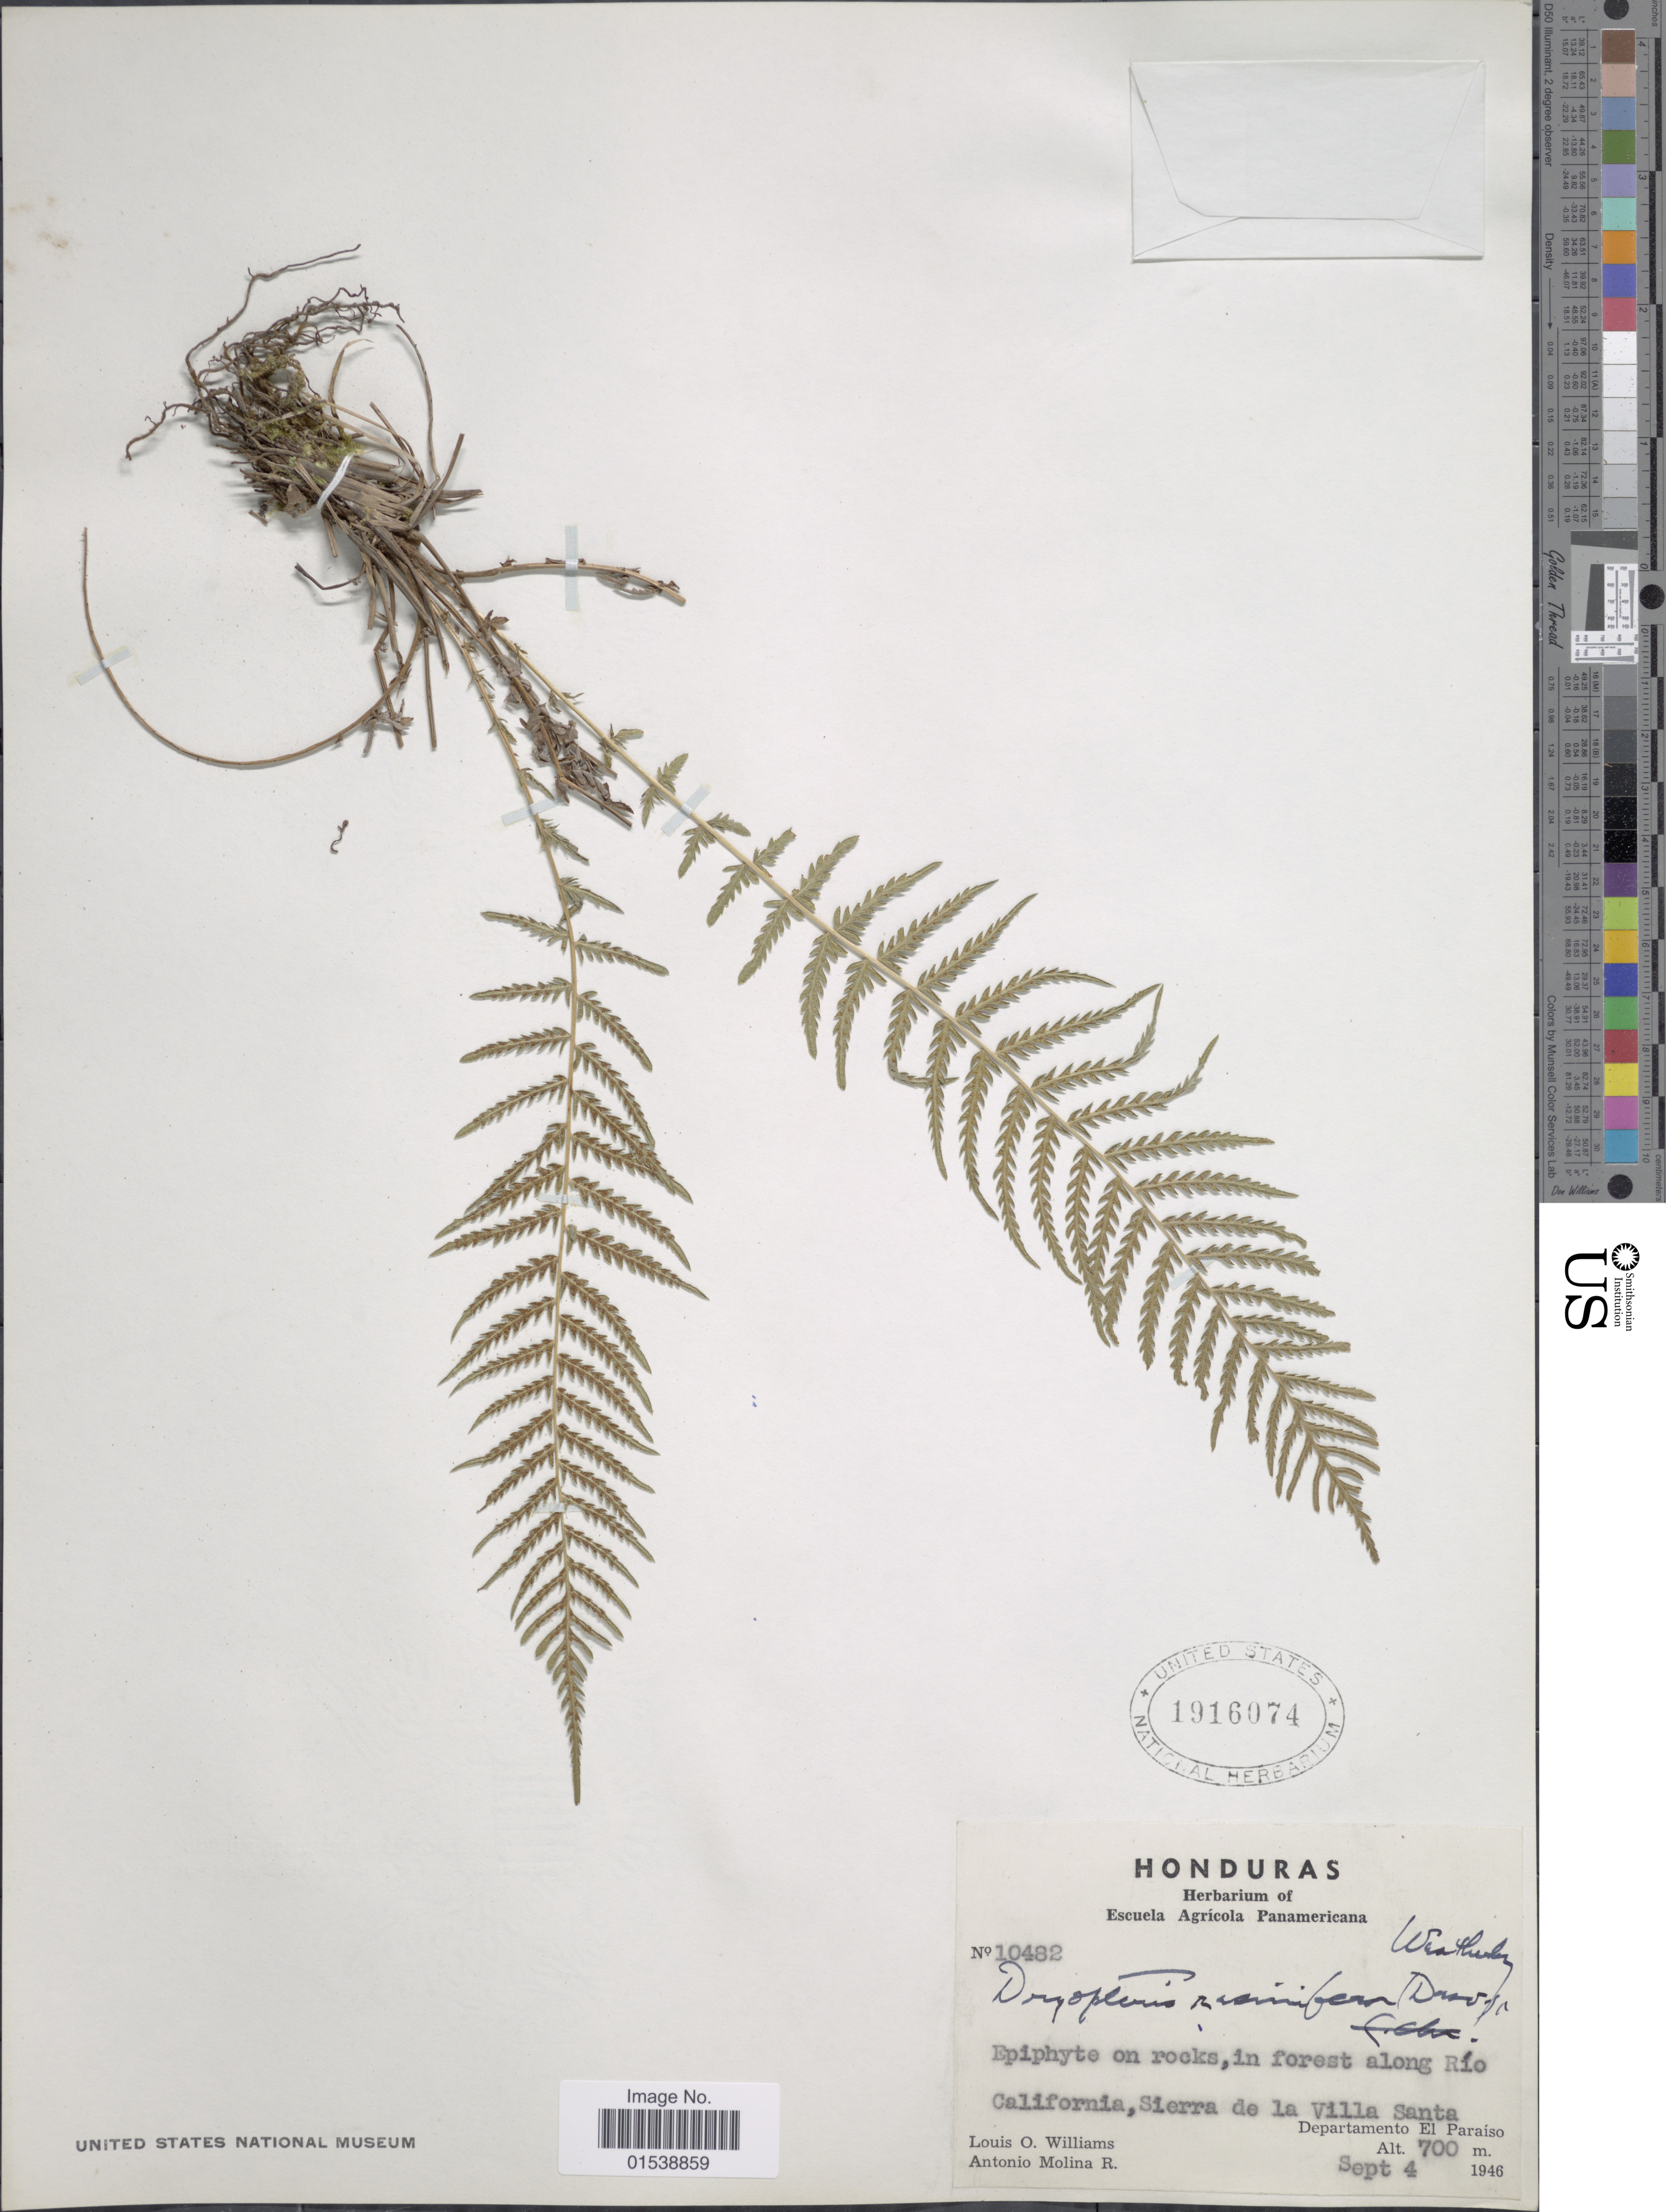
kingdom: Plantae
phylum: Tracheophyta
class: Polypodiopsida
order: Polypodiales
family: Thelypteridaceae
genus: Amauropelta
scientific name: Amauropelta resinifera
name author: (Desv.) Pic. Serm.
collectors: L. O. Williams & A. Molina R.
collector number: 10482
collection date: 1946-09-04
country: Honduras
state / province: El Paraíso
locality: In forest along Rio California, Sierra de la Villa Santa, Departamento El Paraiso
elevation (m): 700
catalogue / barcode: US 1916074